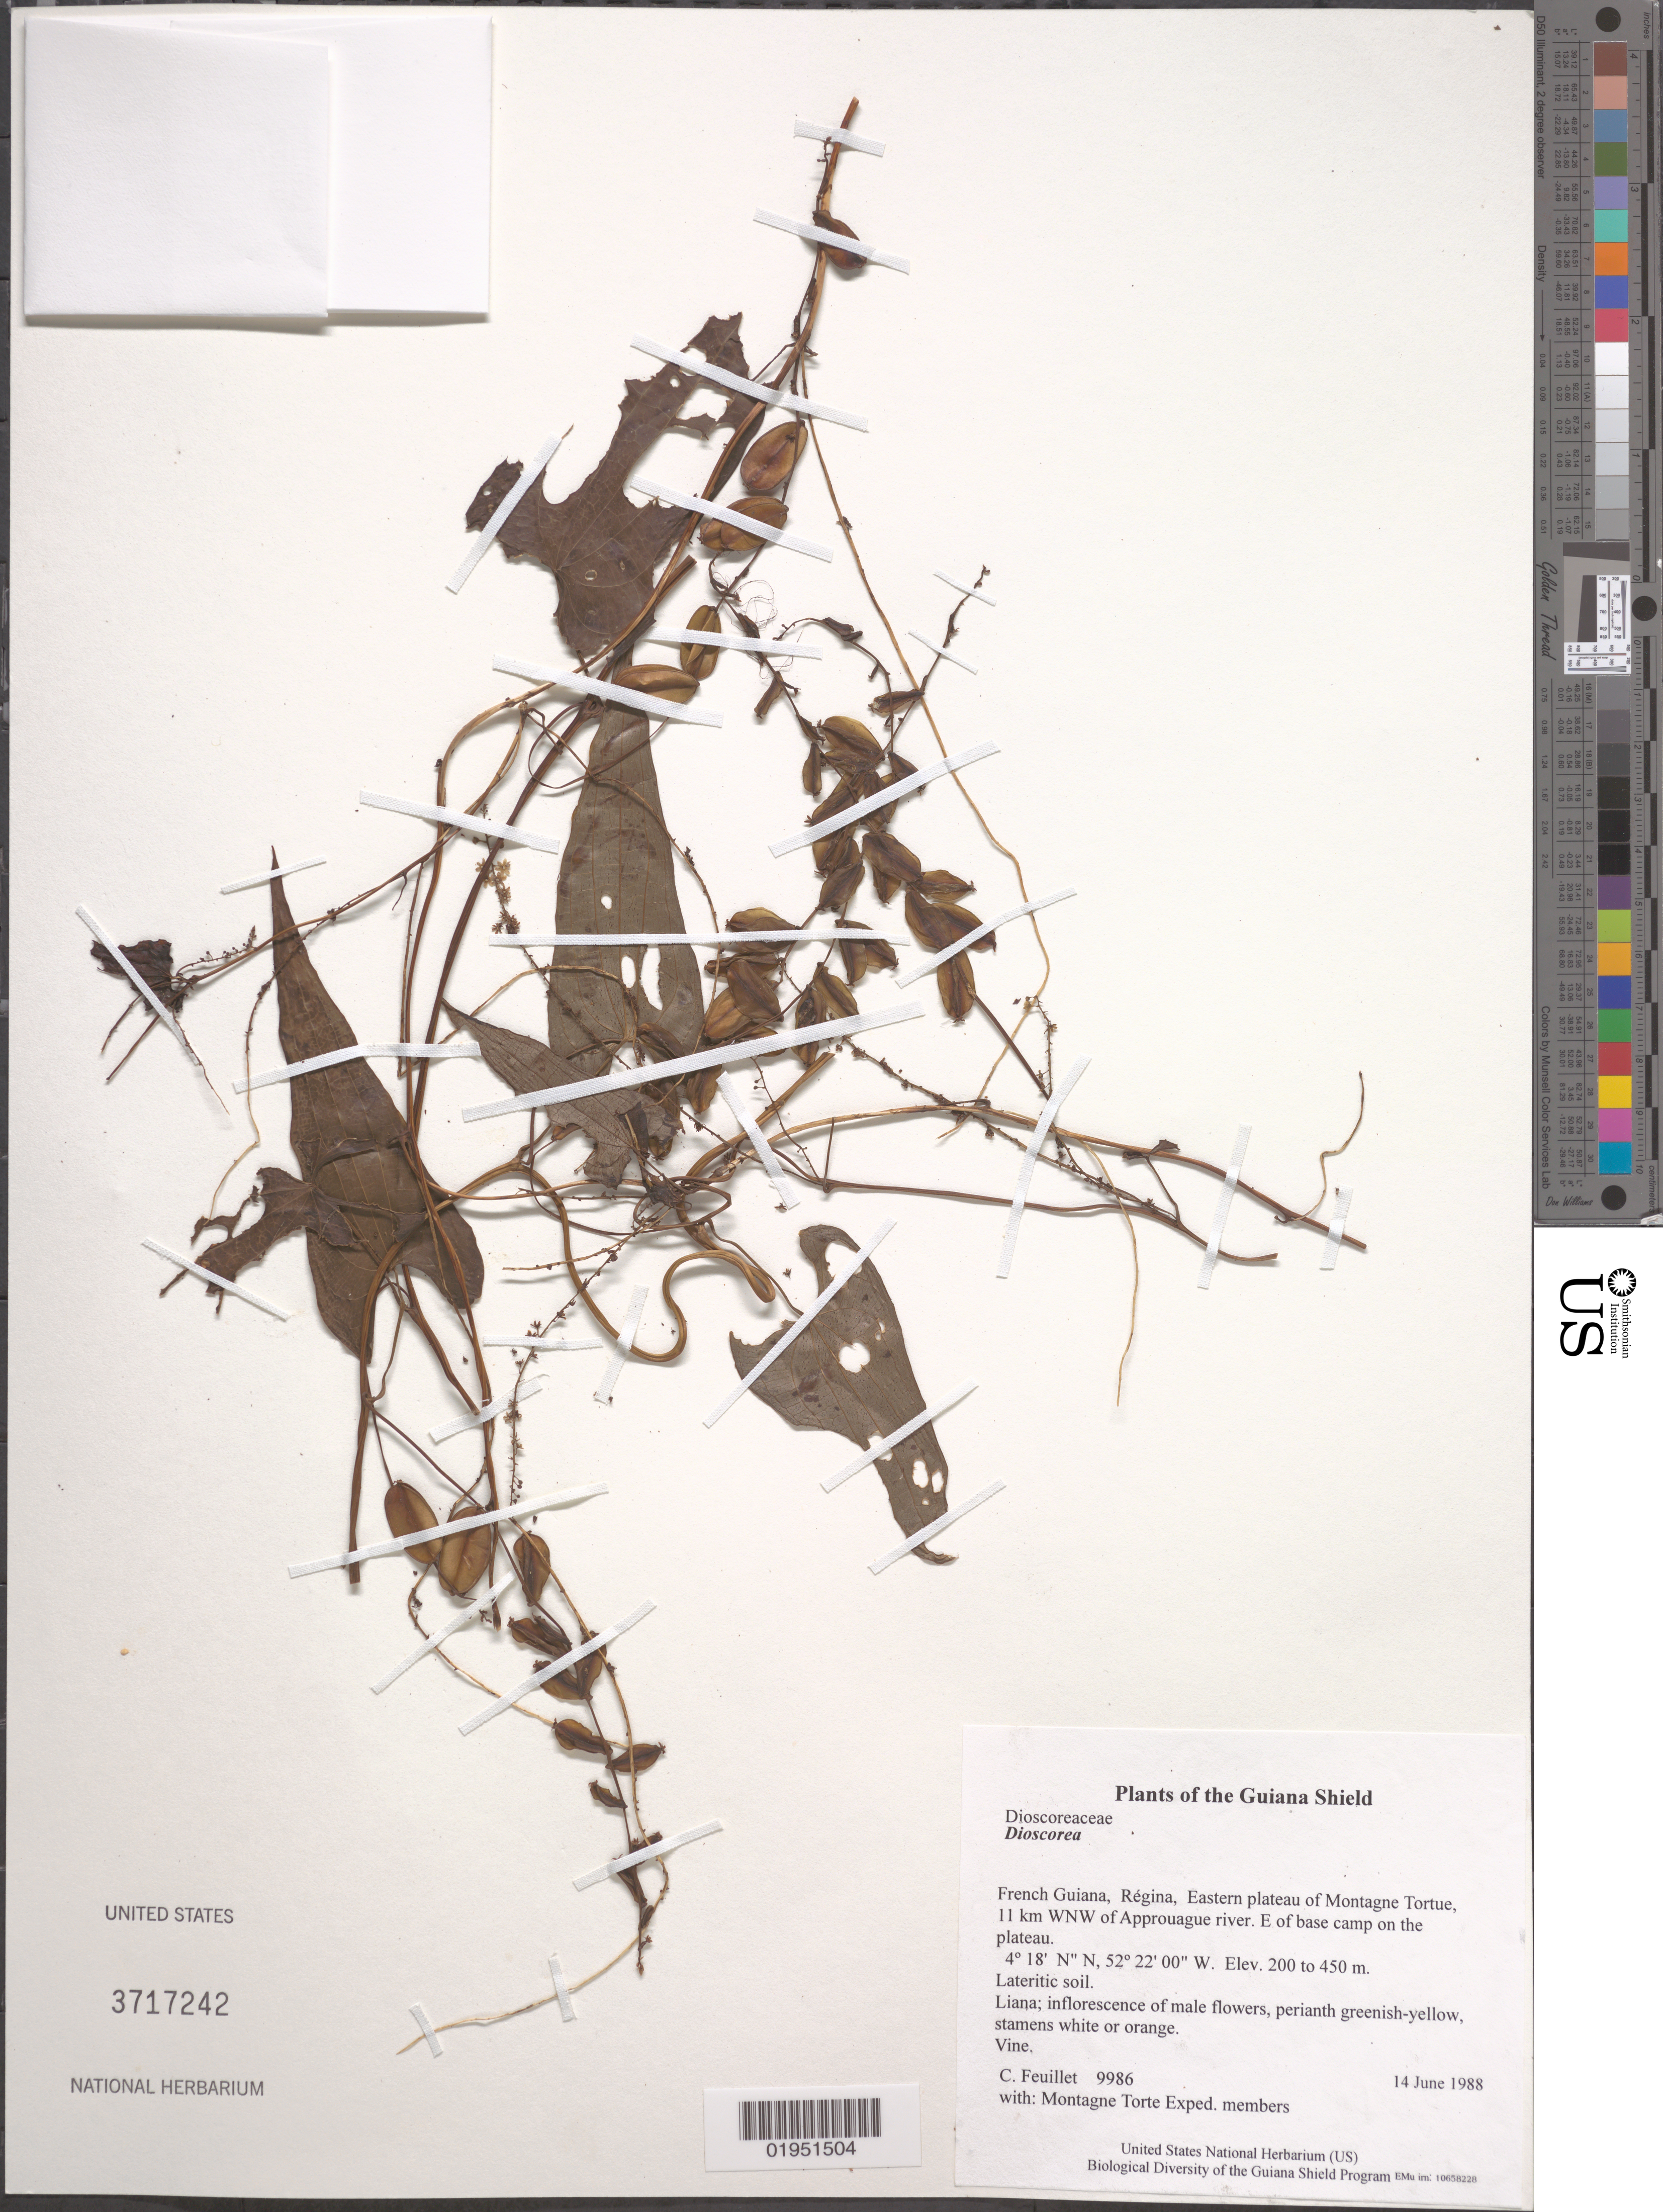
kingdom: Plantae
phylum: Tracheophyta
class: Liliopsida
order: Dioscoreales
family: Dioscoreaceae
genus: Dioscorea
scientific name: Dioscorea sp.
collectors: C. Feuillet & Montagne Torte Exped. members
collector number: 9986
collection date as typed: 14 June 1988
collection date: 1988-06-14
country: French Guiana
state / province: Cayenne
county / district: Regina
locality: Eastern plateau of Montagne Tortue, 11 km WNW of Approuague river. E of base camp on the plateau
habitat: Lateritic soil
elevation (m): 200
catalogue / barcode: US 3717242